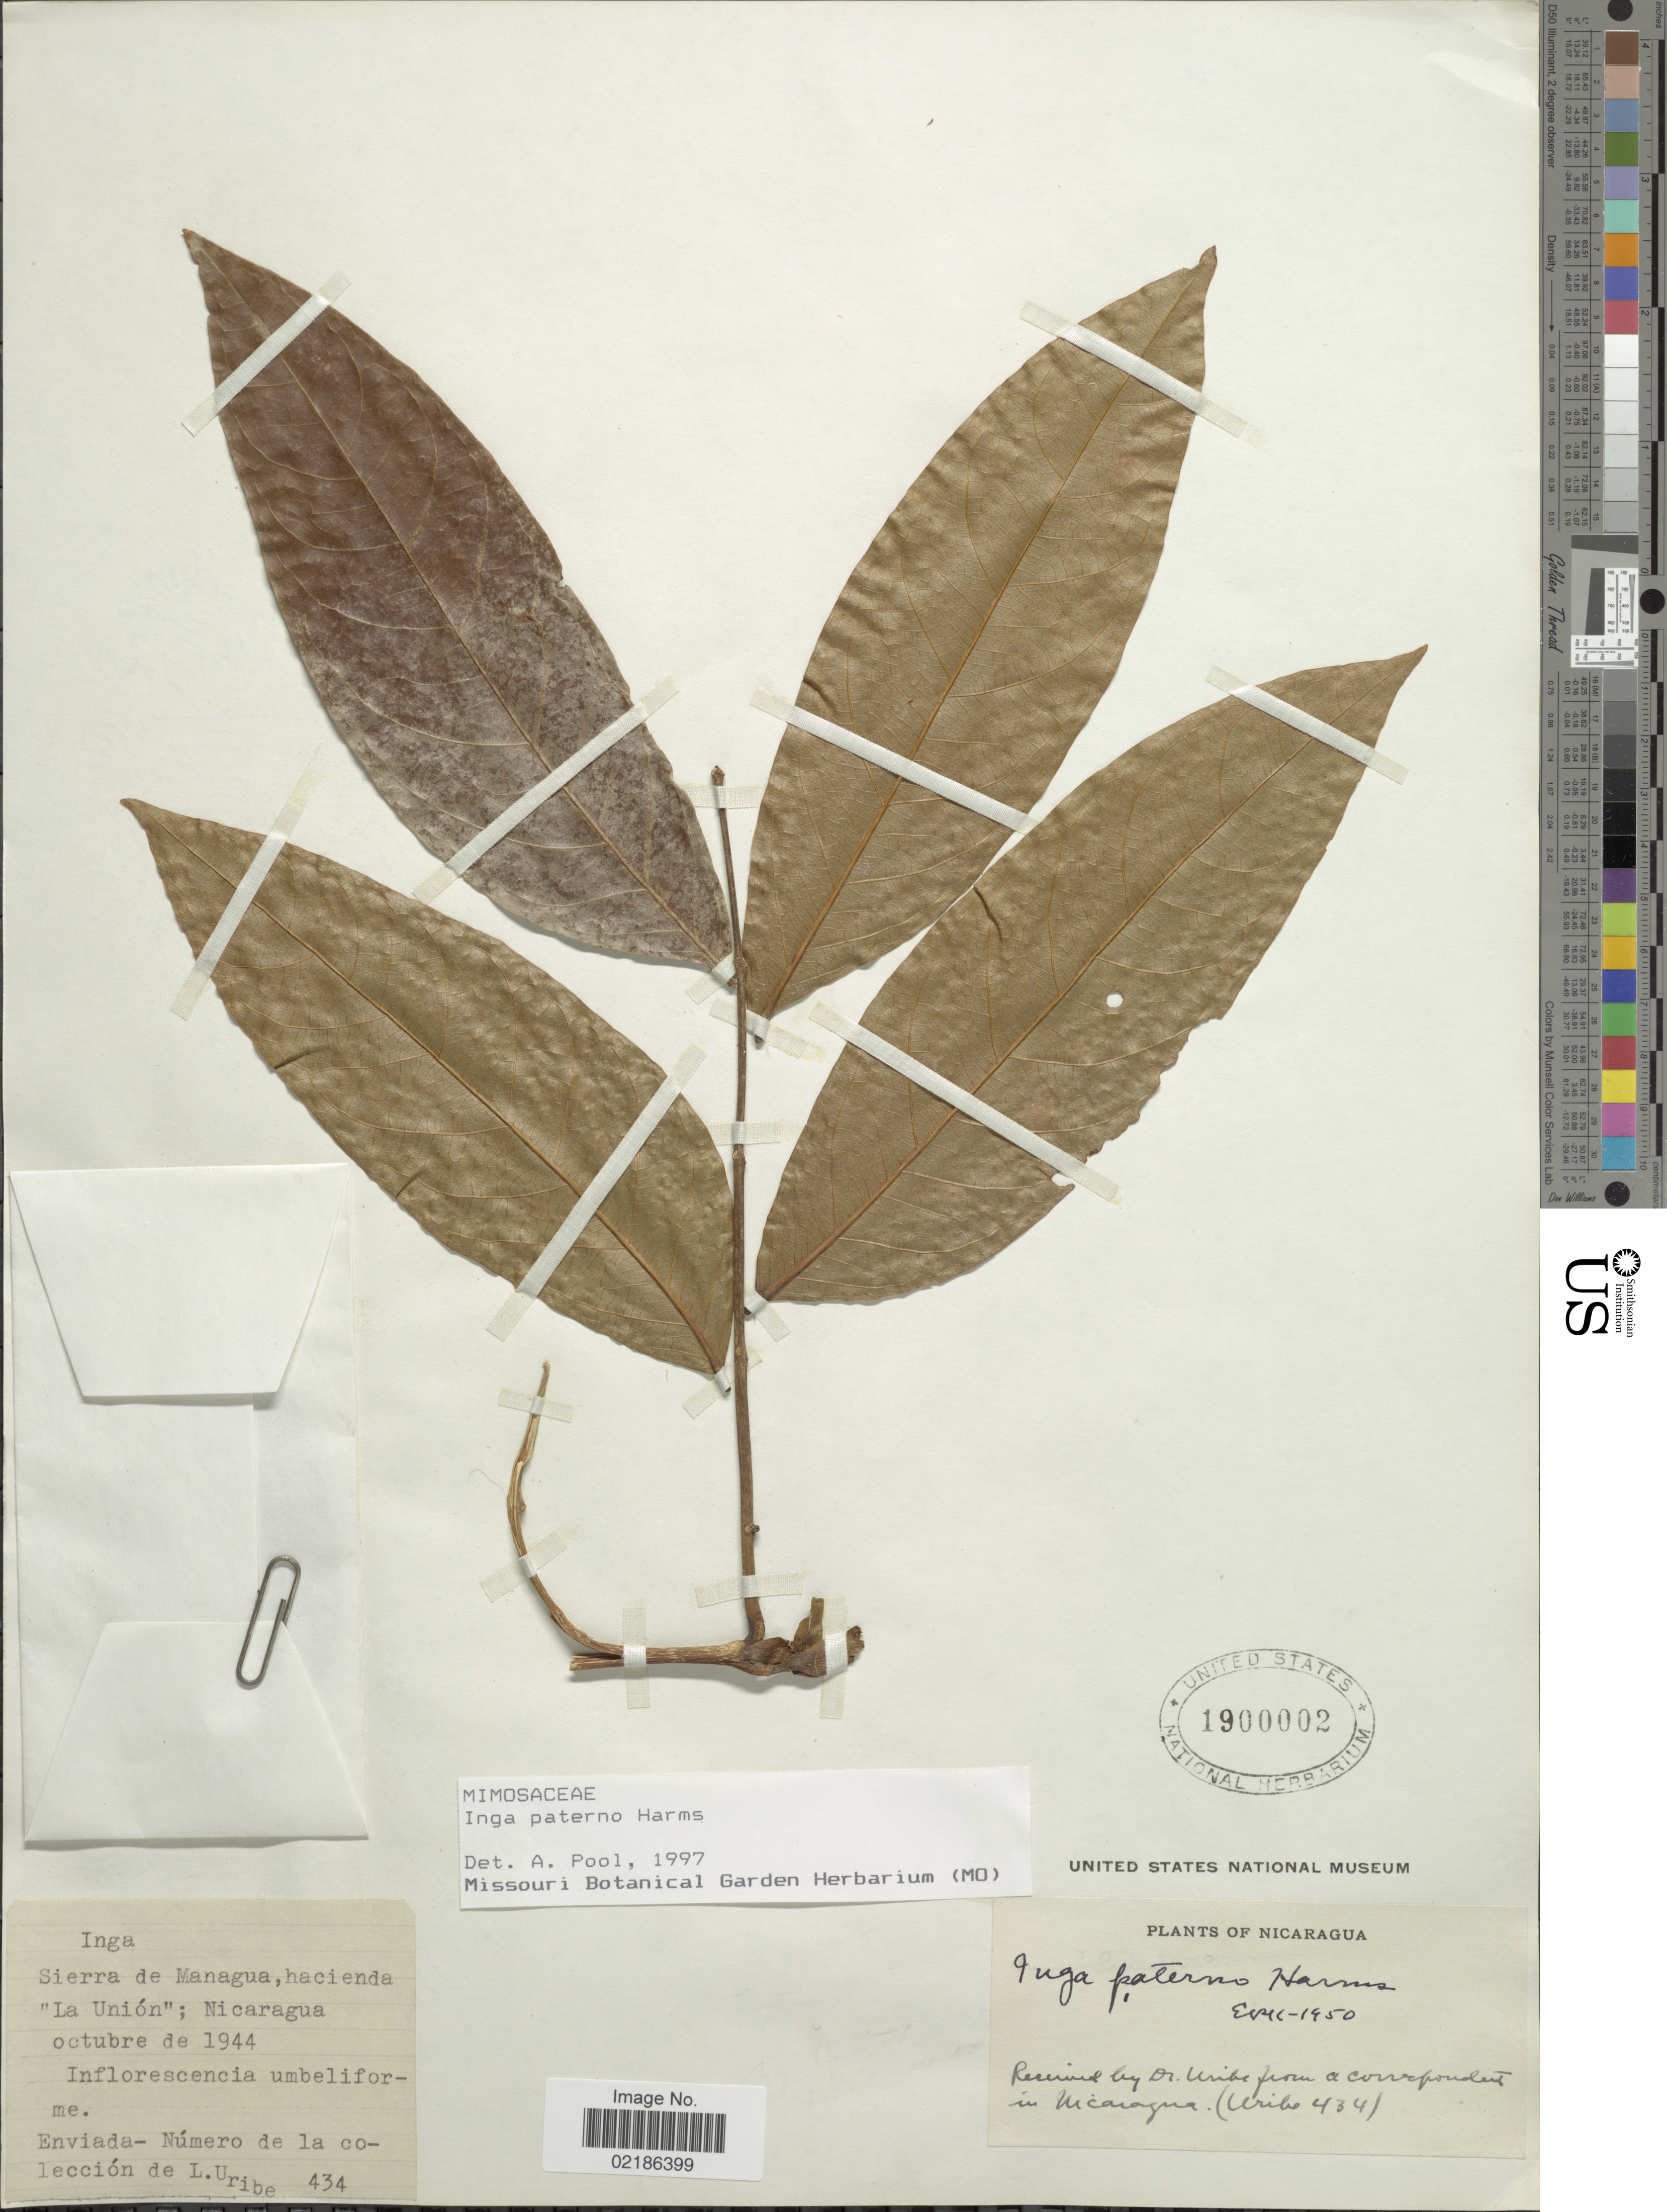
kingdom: Plantae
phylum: Tracheophyta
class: Magnoliopsida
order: Fabales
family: Fabaceae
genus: Inga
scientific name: Inga paterno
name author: Harms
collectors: L. Uribe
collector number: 434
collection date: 1944-10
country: Nicaragua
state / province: Managua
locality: Sierra de Managua, hacienda La Union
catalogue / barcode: US 1900002